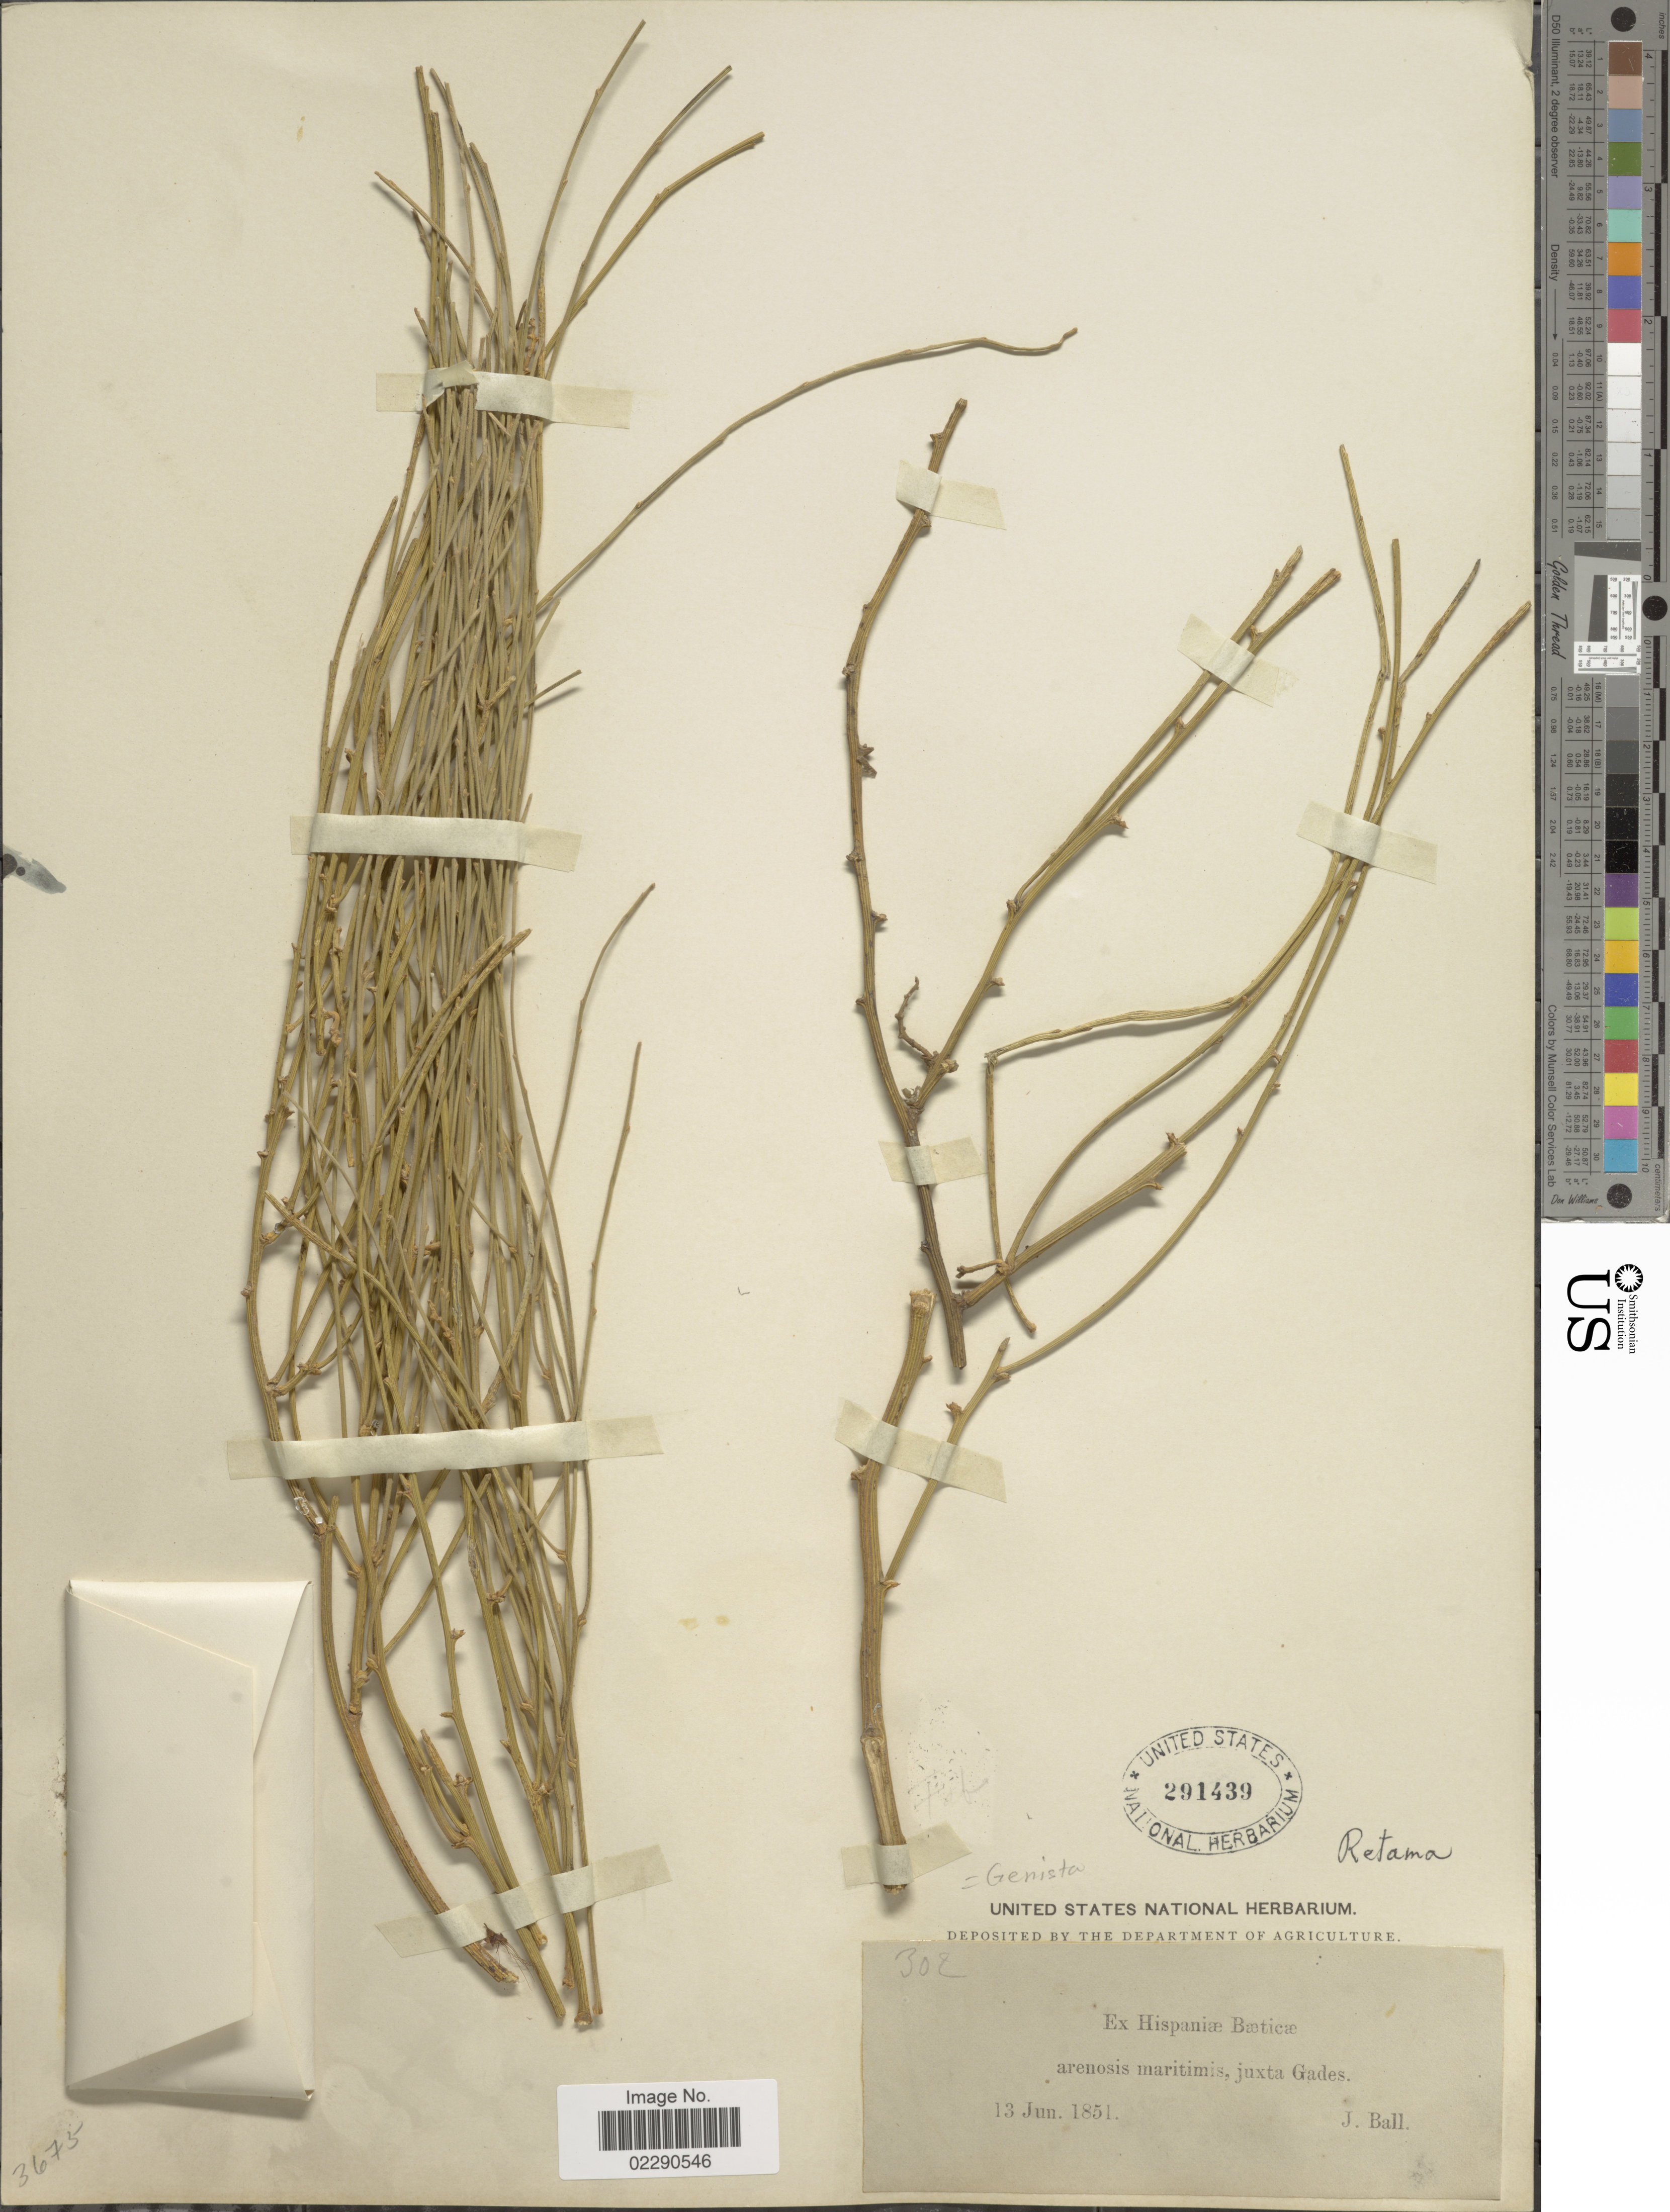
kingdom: Plantae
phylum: Tracheophyta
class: Magnoliopsida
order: Fabales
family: Fabaceae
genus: Genista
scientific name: Genista sp.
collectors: J. Ball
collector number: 302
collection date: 1851-06-13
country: Spain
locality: Hispaniae Baeticae, juxta Gades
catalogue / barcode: US 291439